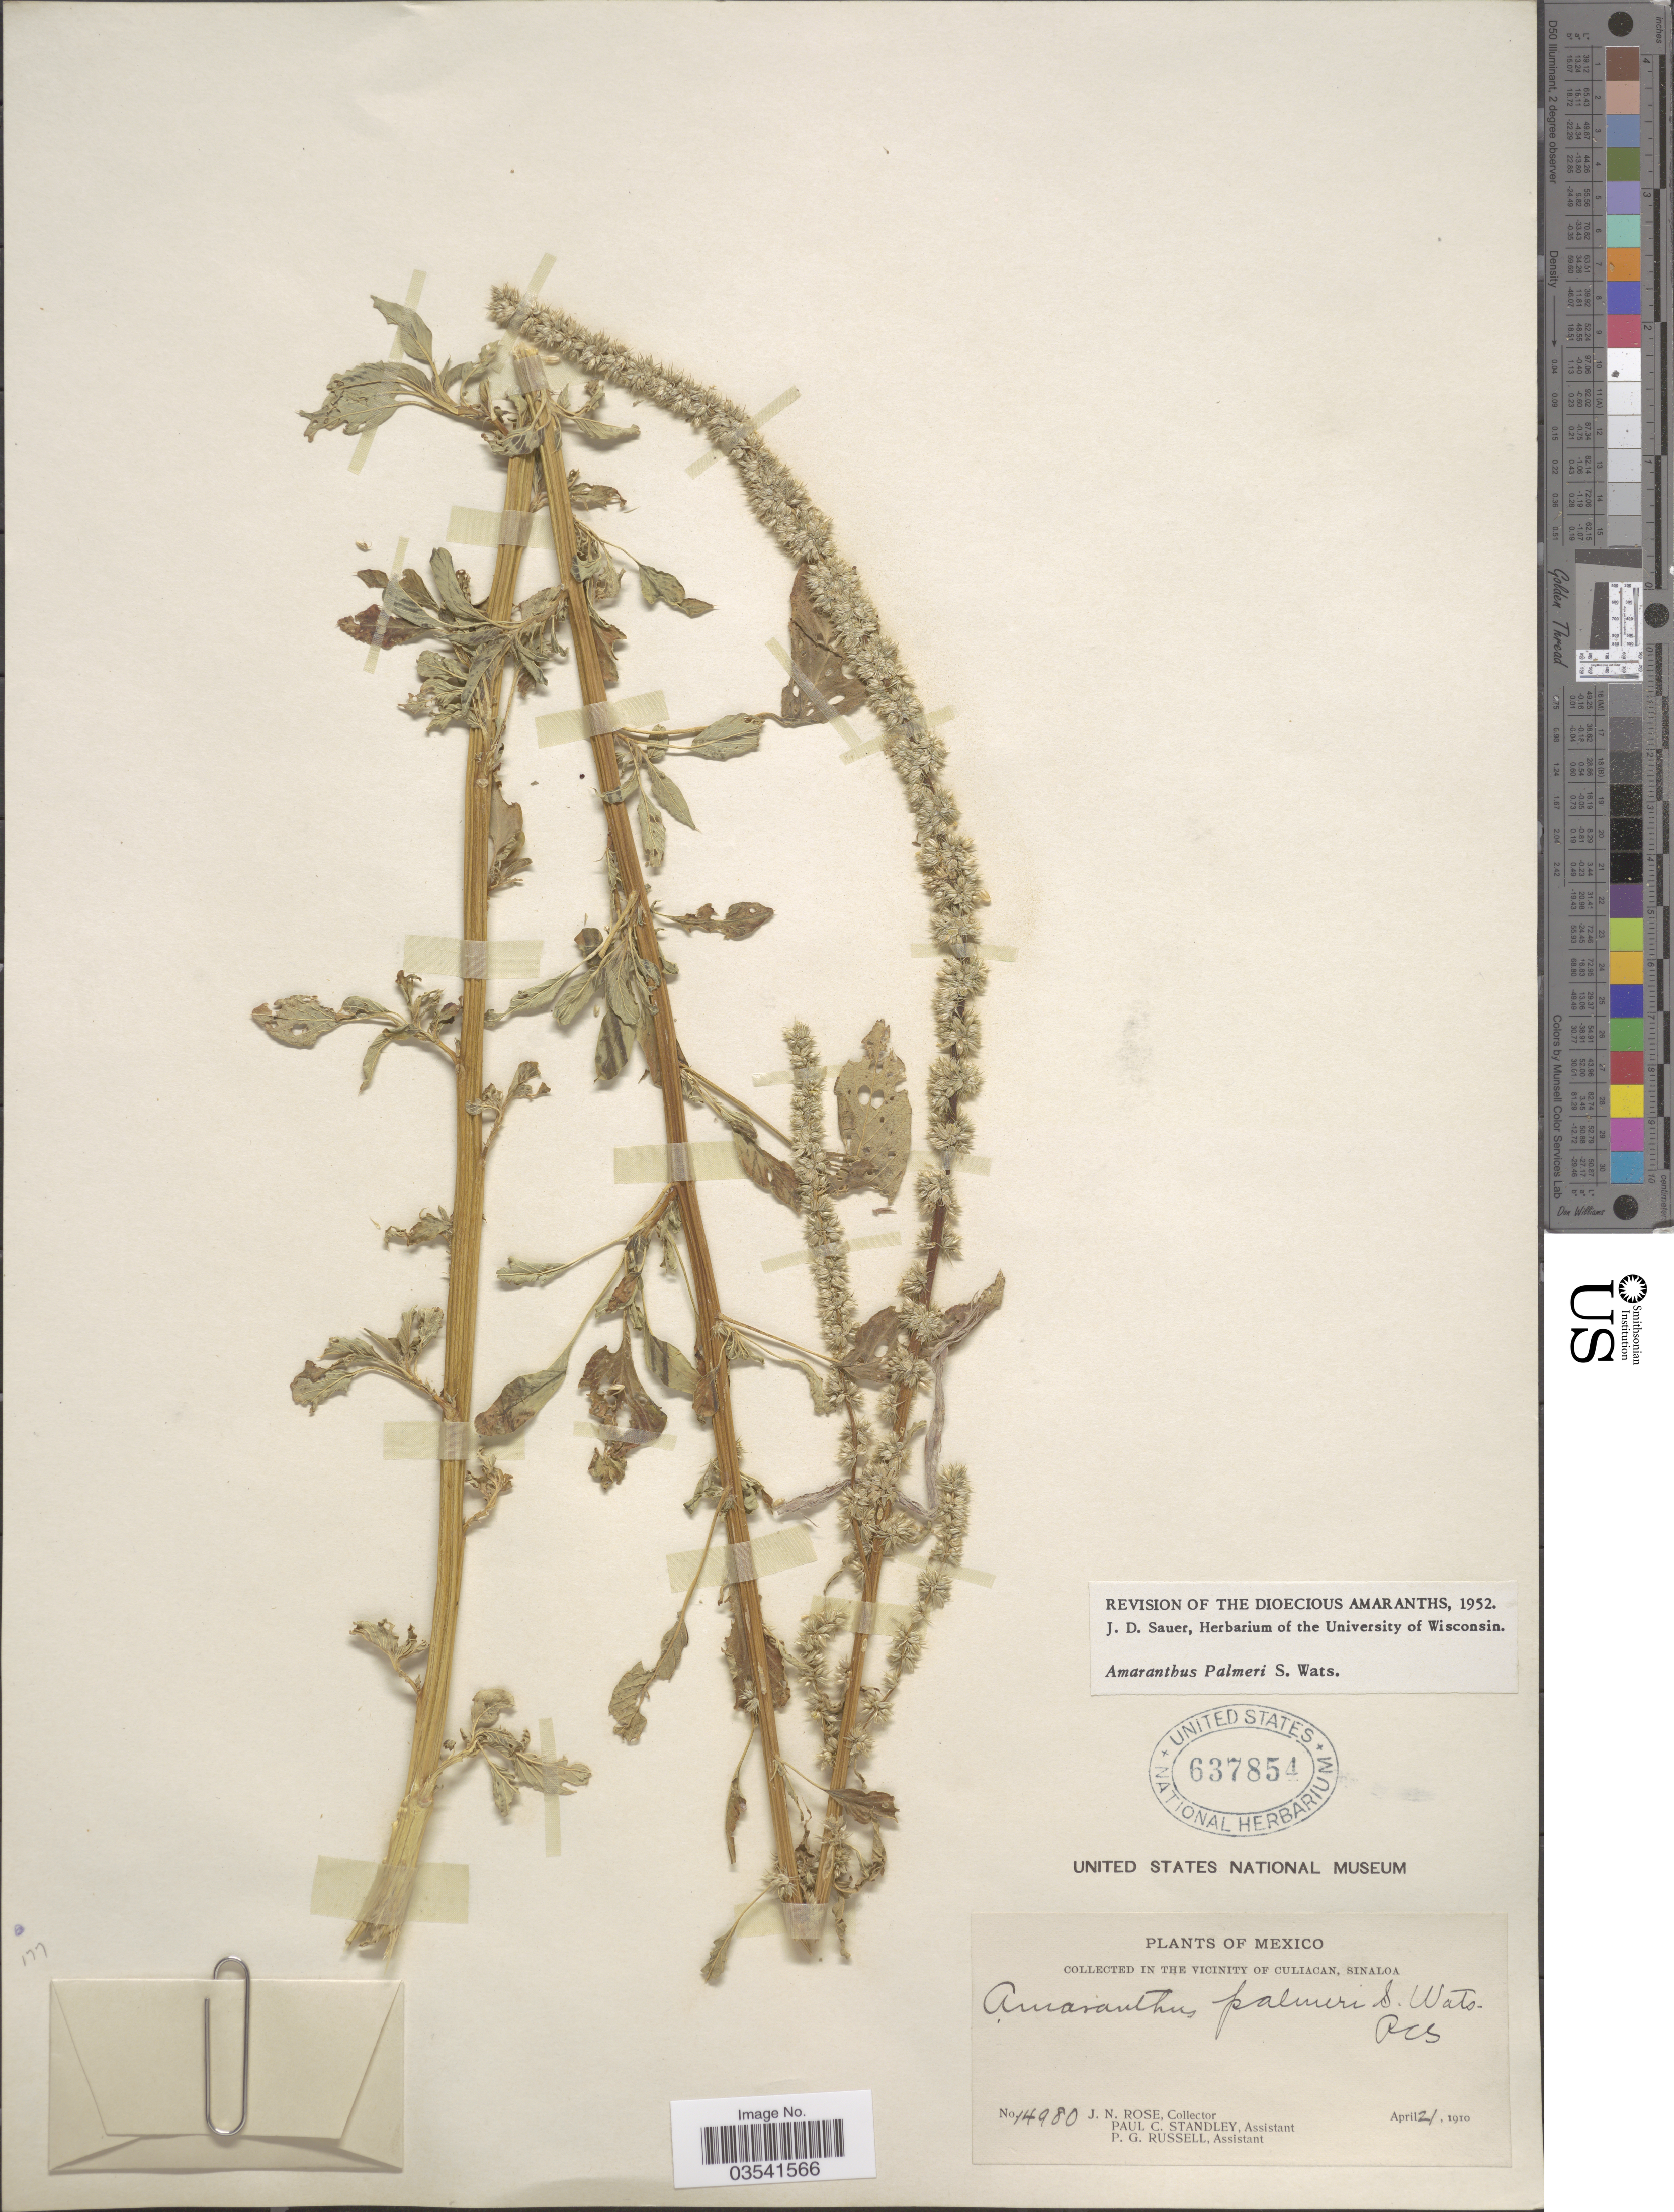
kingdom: Plantae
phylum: Tracheophyta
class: Magnoliopsida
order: Caryophyllales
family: Amaranthaceae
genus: Amaranthus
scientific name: Amaranthus palmeri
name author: S. Watson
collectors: J. N. Rose, P. C. Standley & P. G. Russell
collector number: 14980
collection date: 1910-04-21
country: Mexico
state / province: Sinaloa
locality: In the vicinity of Culiacan.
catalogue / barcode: US 637854